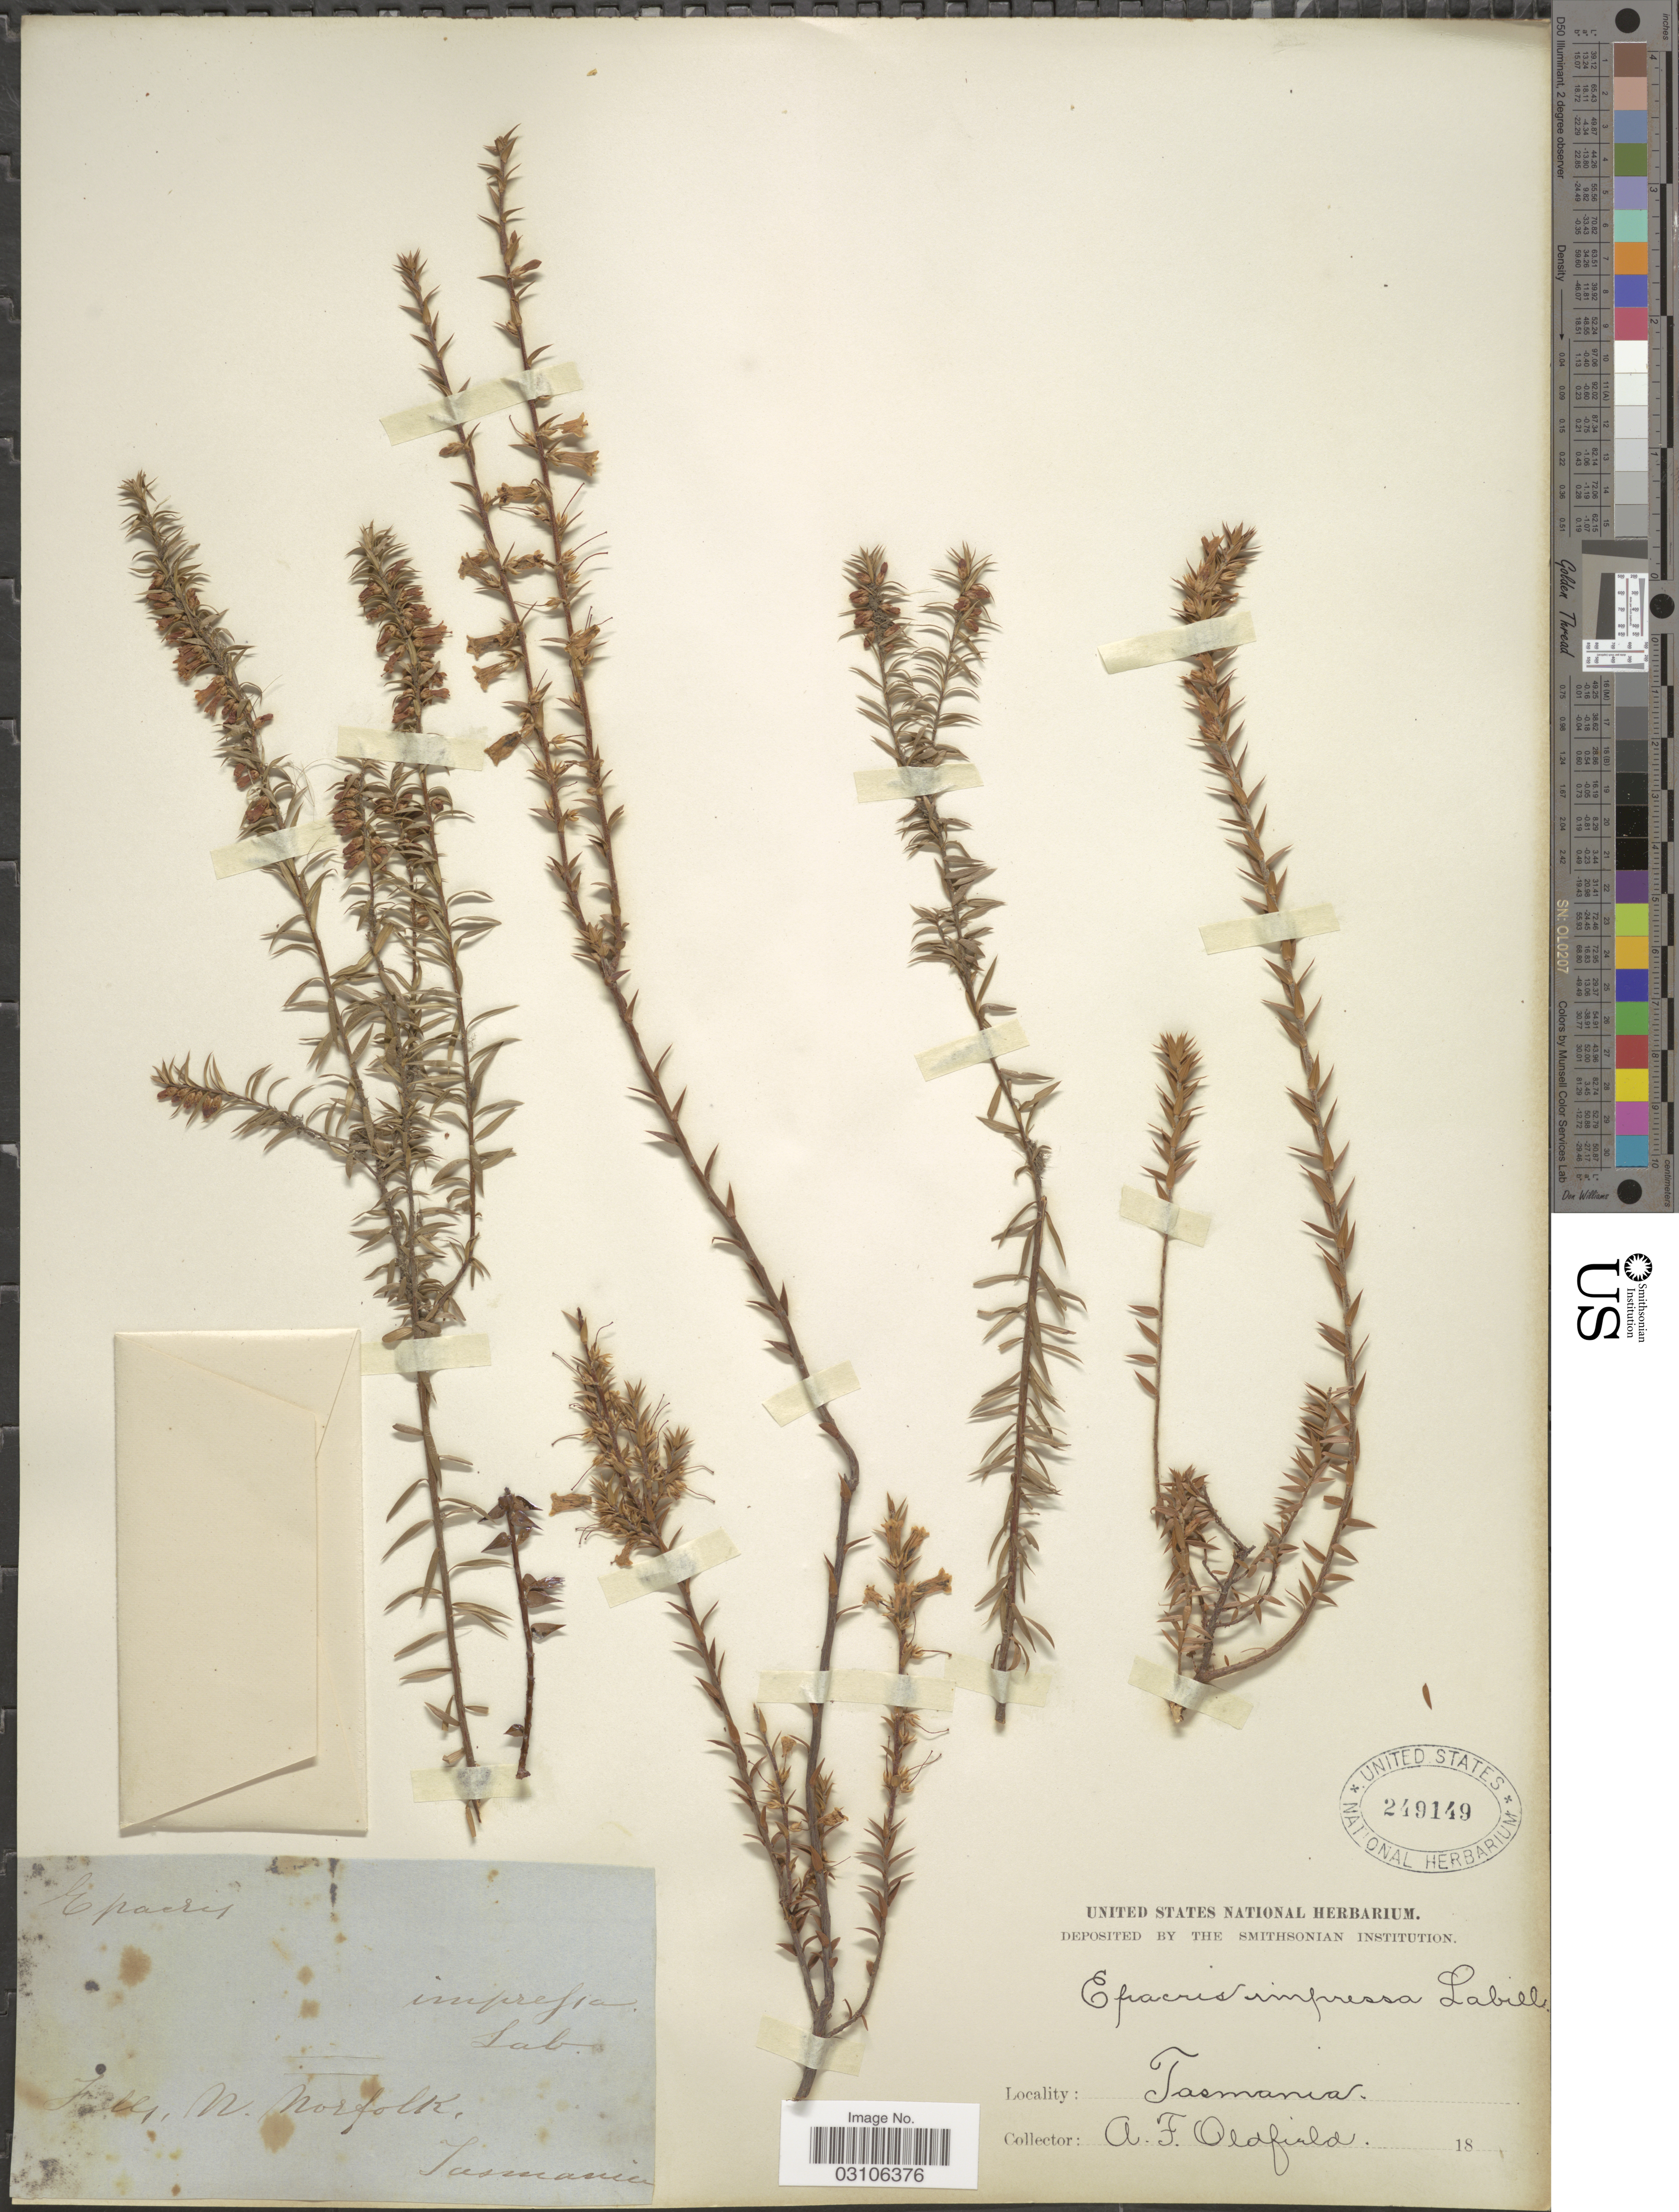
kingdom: Plantae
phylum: Tracheophyta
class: Magnoliopsida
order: Ericales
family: Ericaceae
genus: Epacris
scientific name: Epacris impressa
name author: Labill.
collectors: A. Oldfield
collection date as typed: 18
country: Australia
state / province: Tasmania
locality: Falls, N. Norfolk.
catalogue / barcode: US 249149